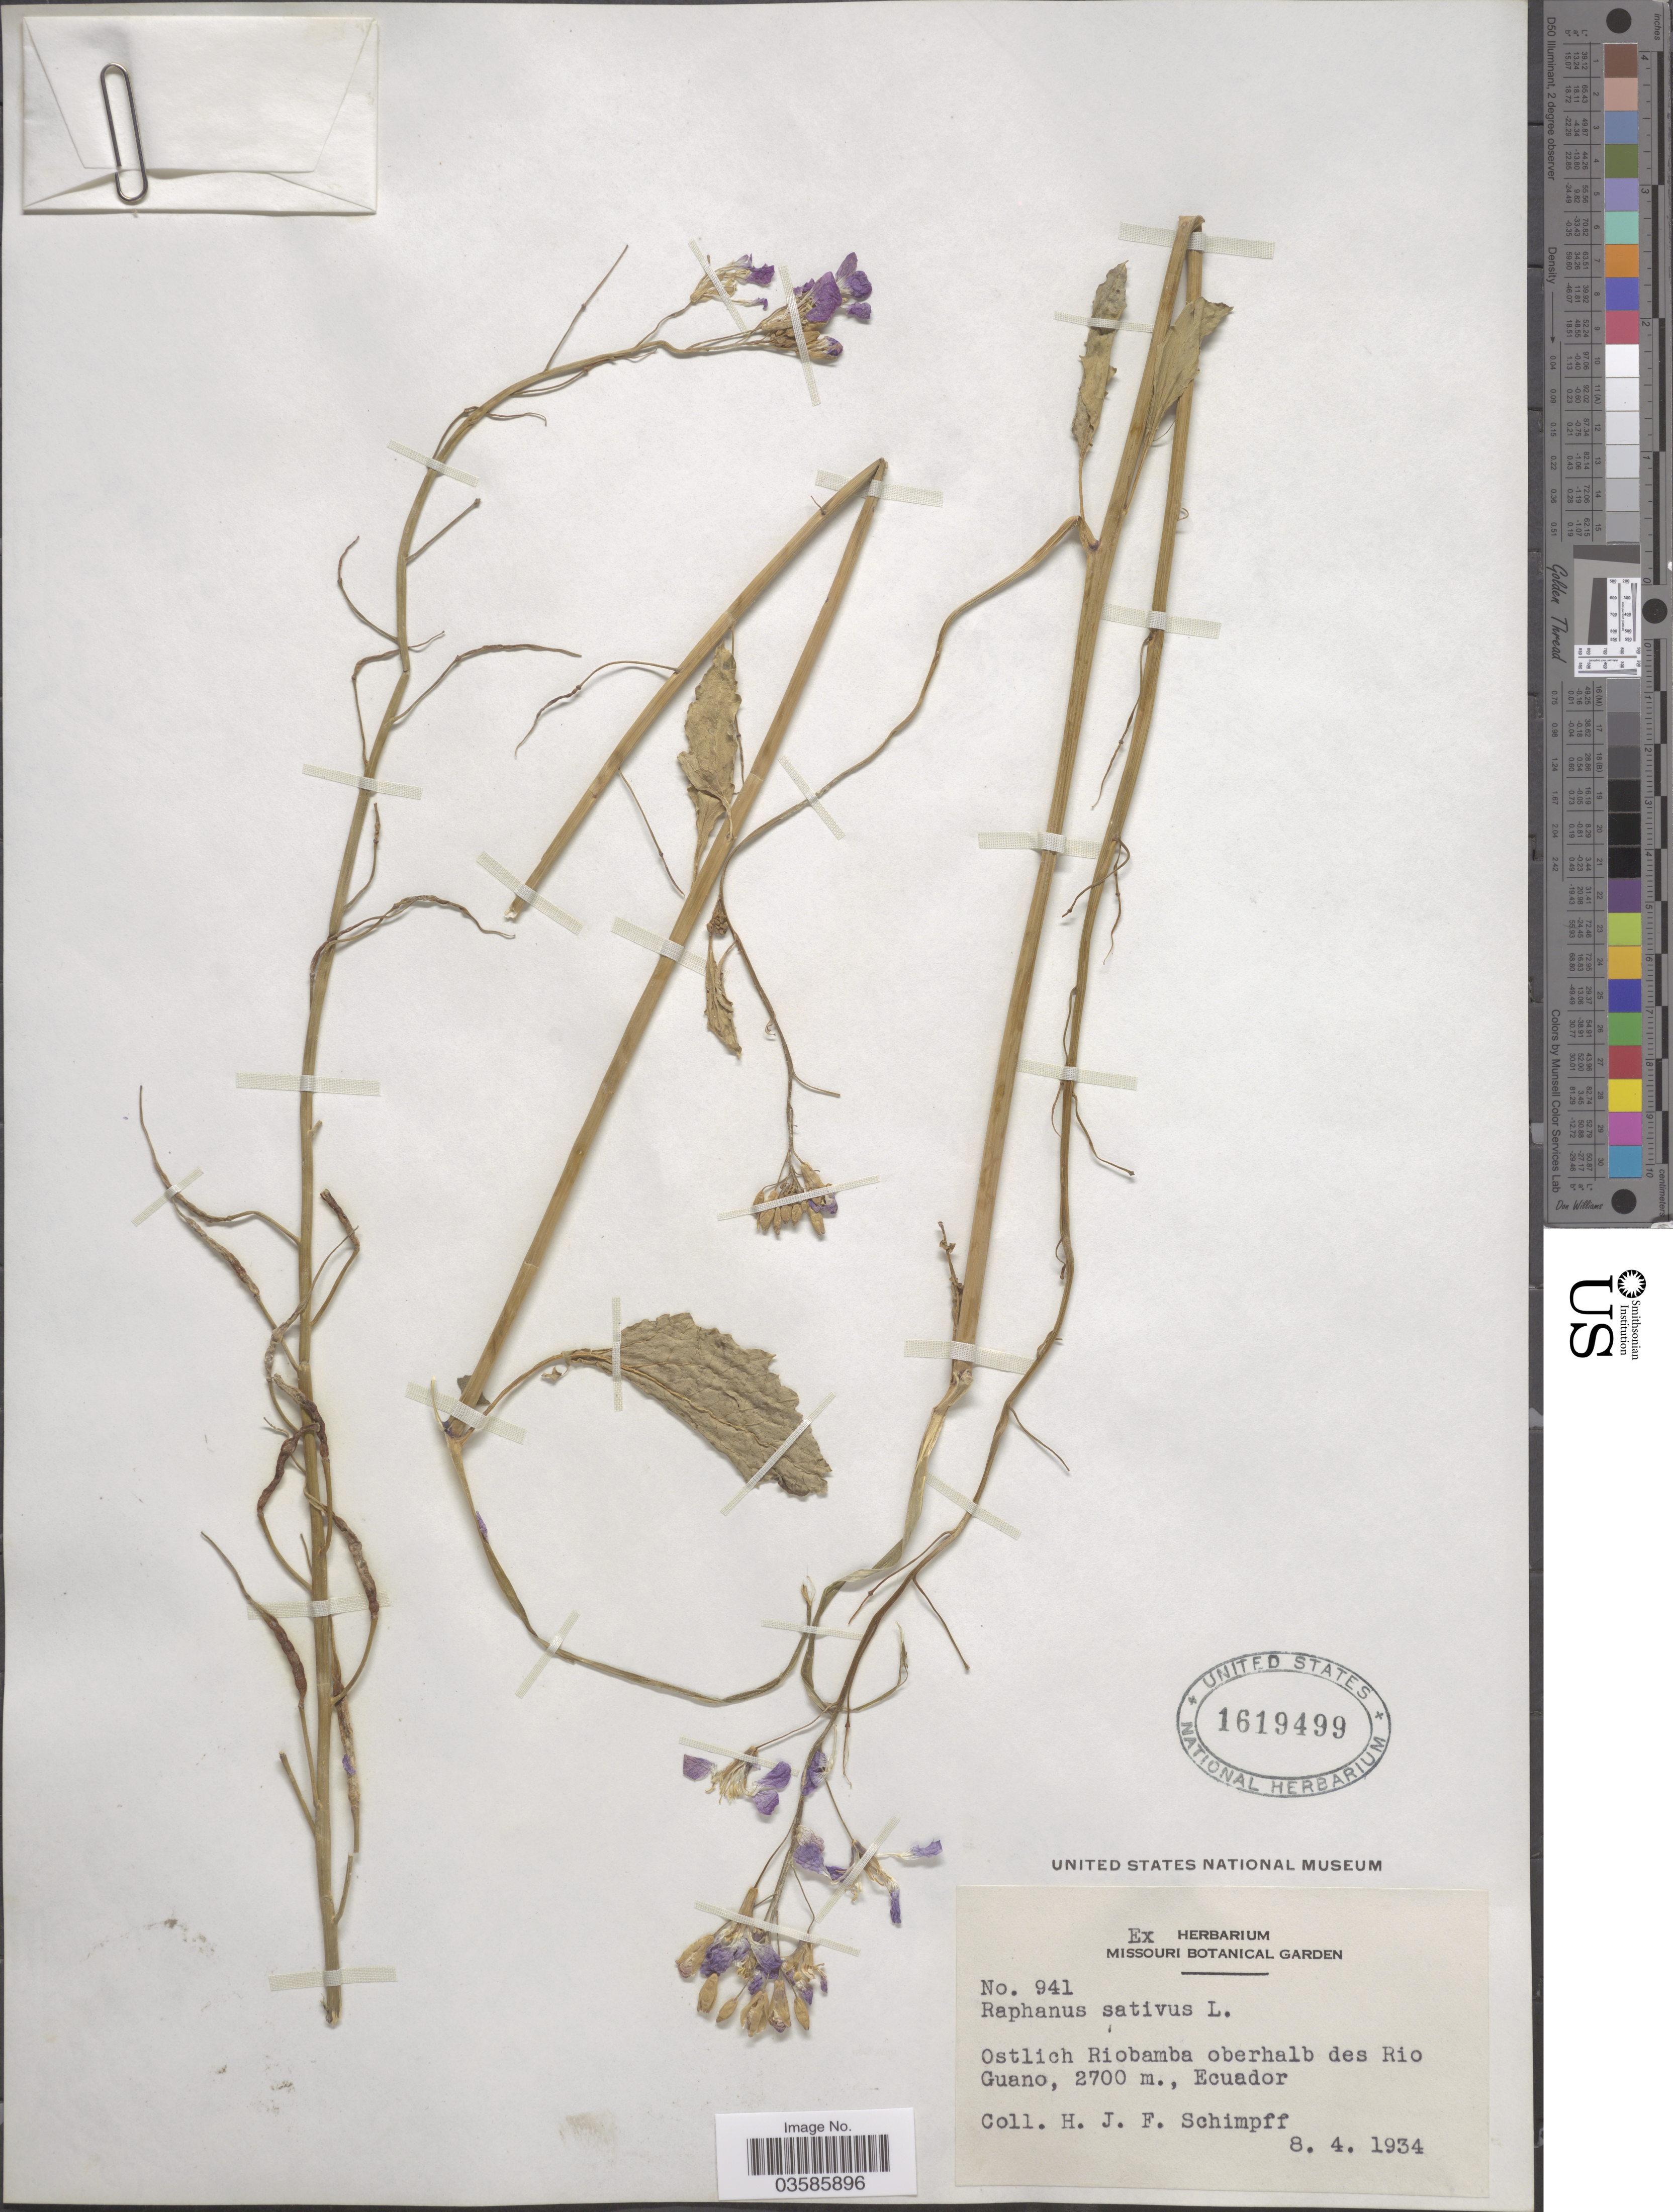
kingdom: Plantae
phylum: Tracheophyta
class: Magnoliopsida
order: Brassicales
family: Brassicaceae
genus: Raphanus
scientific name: Raphanus sativus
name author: L.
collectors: H. Schimpff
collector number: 941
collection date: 1934-04-08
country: Ecuador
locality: Ostlich Riobamba oberhalb des Rio Guano.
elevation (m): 2700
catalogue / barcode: US 1619499